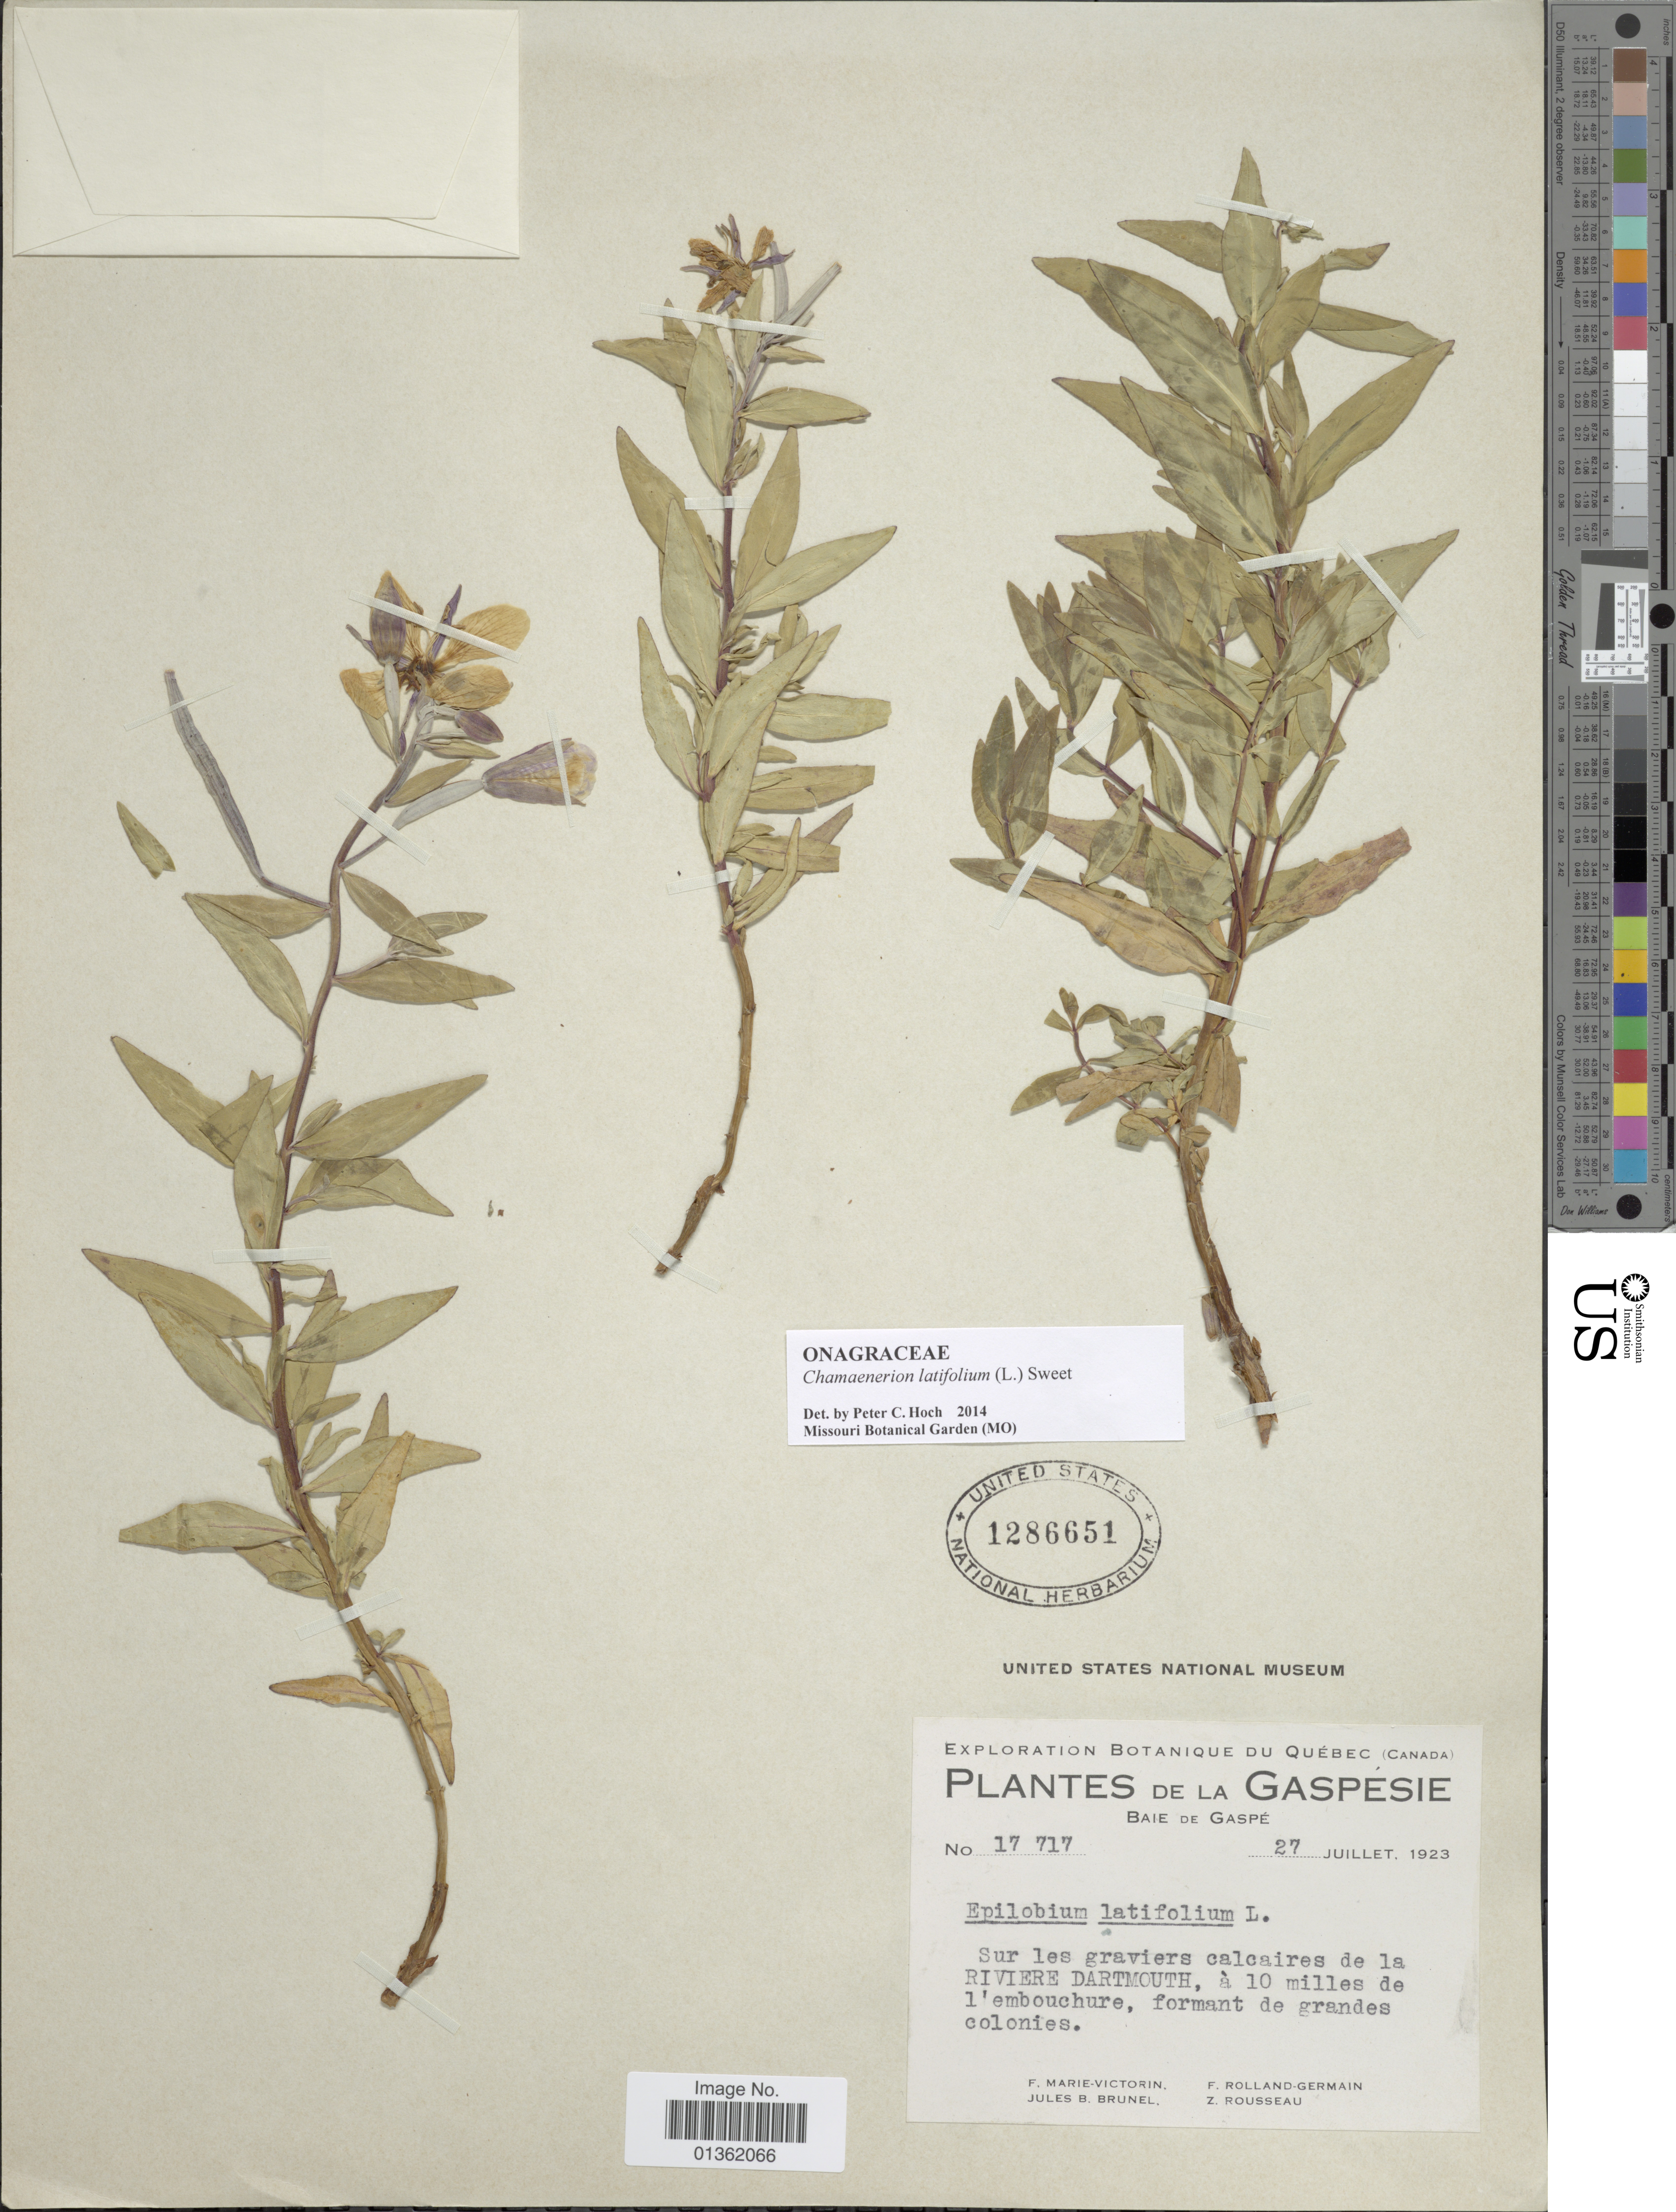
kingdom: Plantae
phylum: Tracheophyta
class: Magnoliopsida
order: Myrtales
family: Onagraceae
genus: Chamaenerion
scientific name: Chamaenerion latifolium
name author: (L.) Th. Fr. & Lange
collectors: Fr. Marie-Victorin, J. Brunel, Rolland-Germain & Z. Rousseau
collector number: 17717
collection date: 1923-07-27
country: Canada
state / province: New Brunswick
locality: Gaspésie. Baie de Gaspé. Sur les graviers calcaires de la Riviere Dartmouth, à 10 milles de l'embouchure.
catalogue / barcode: US 1286651